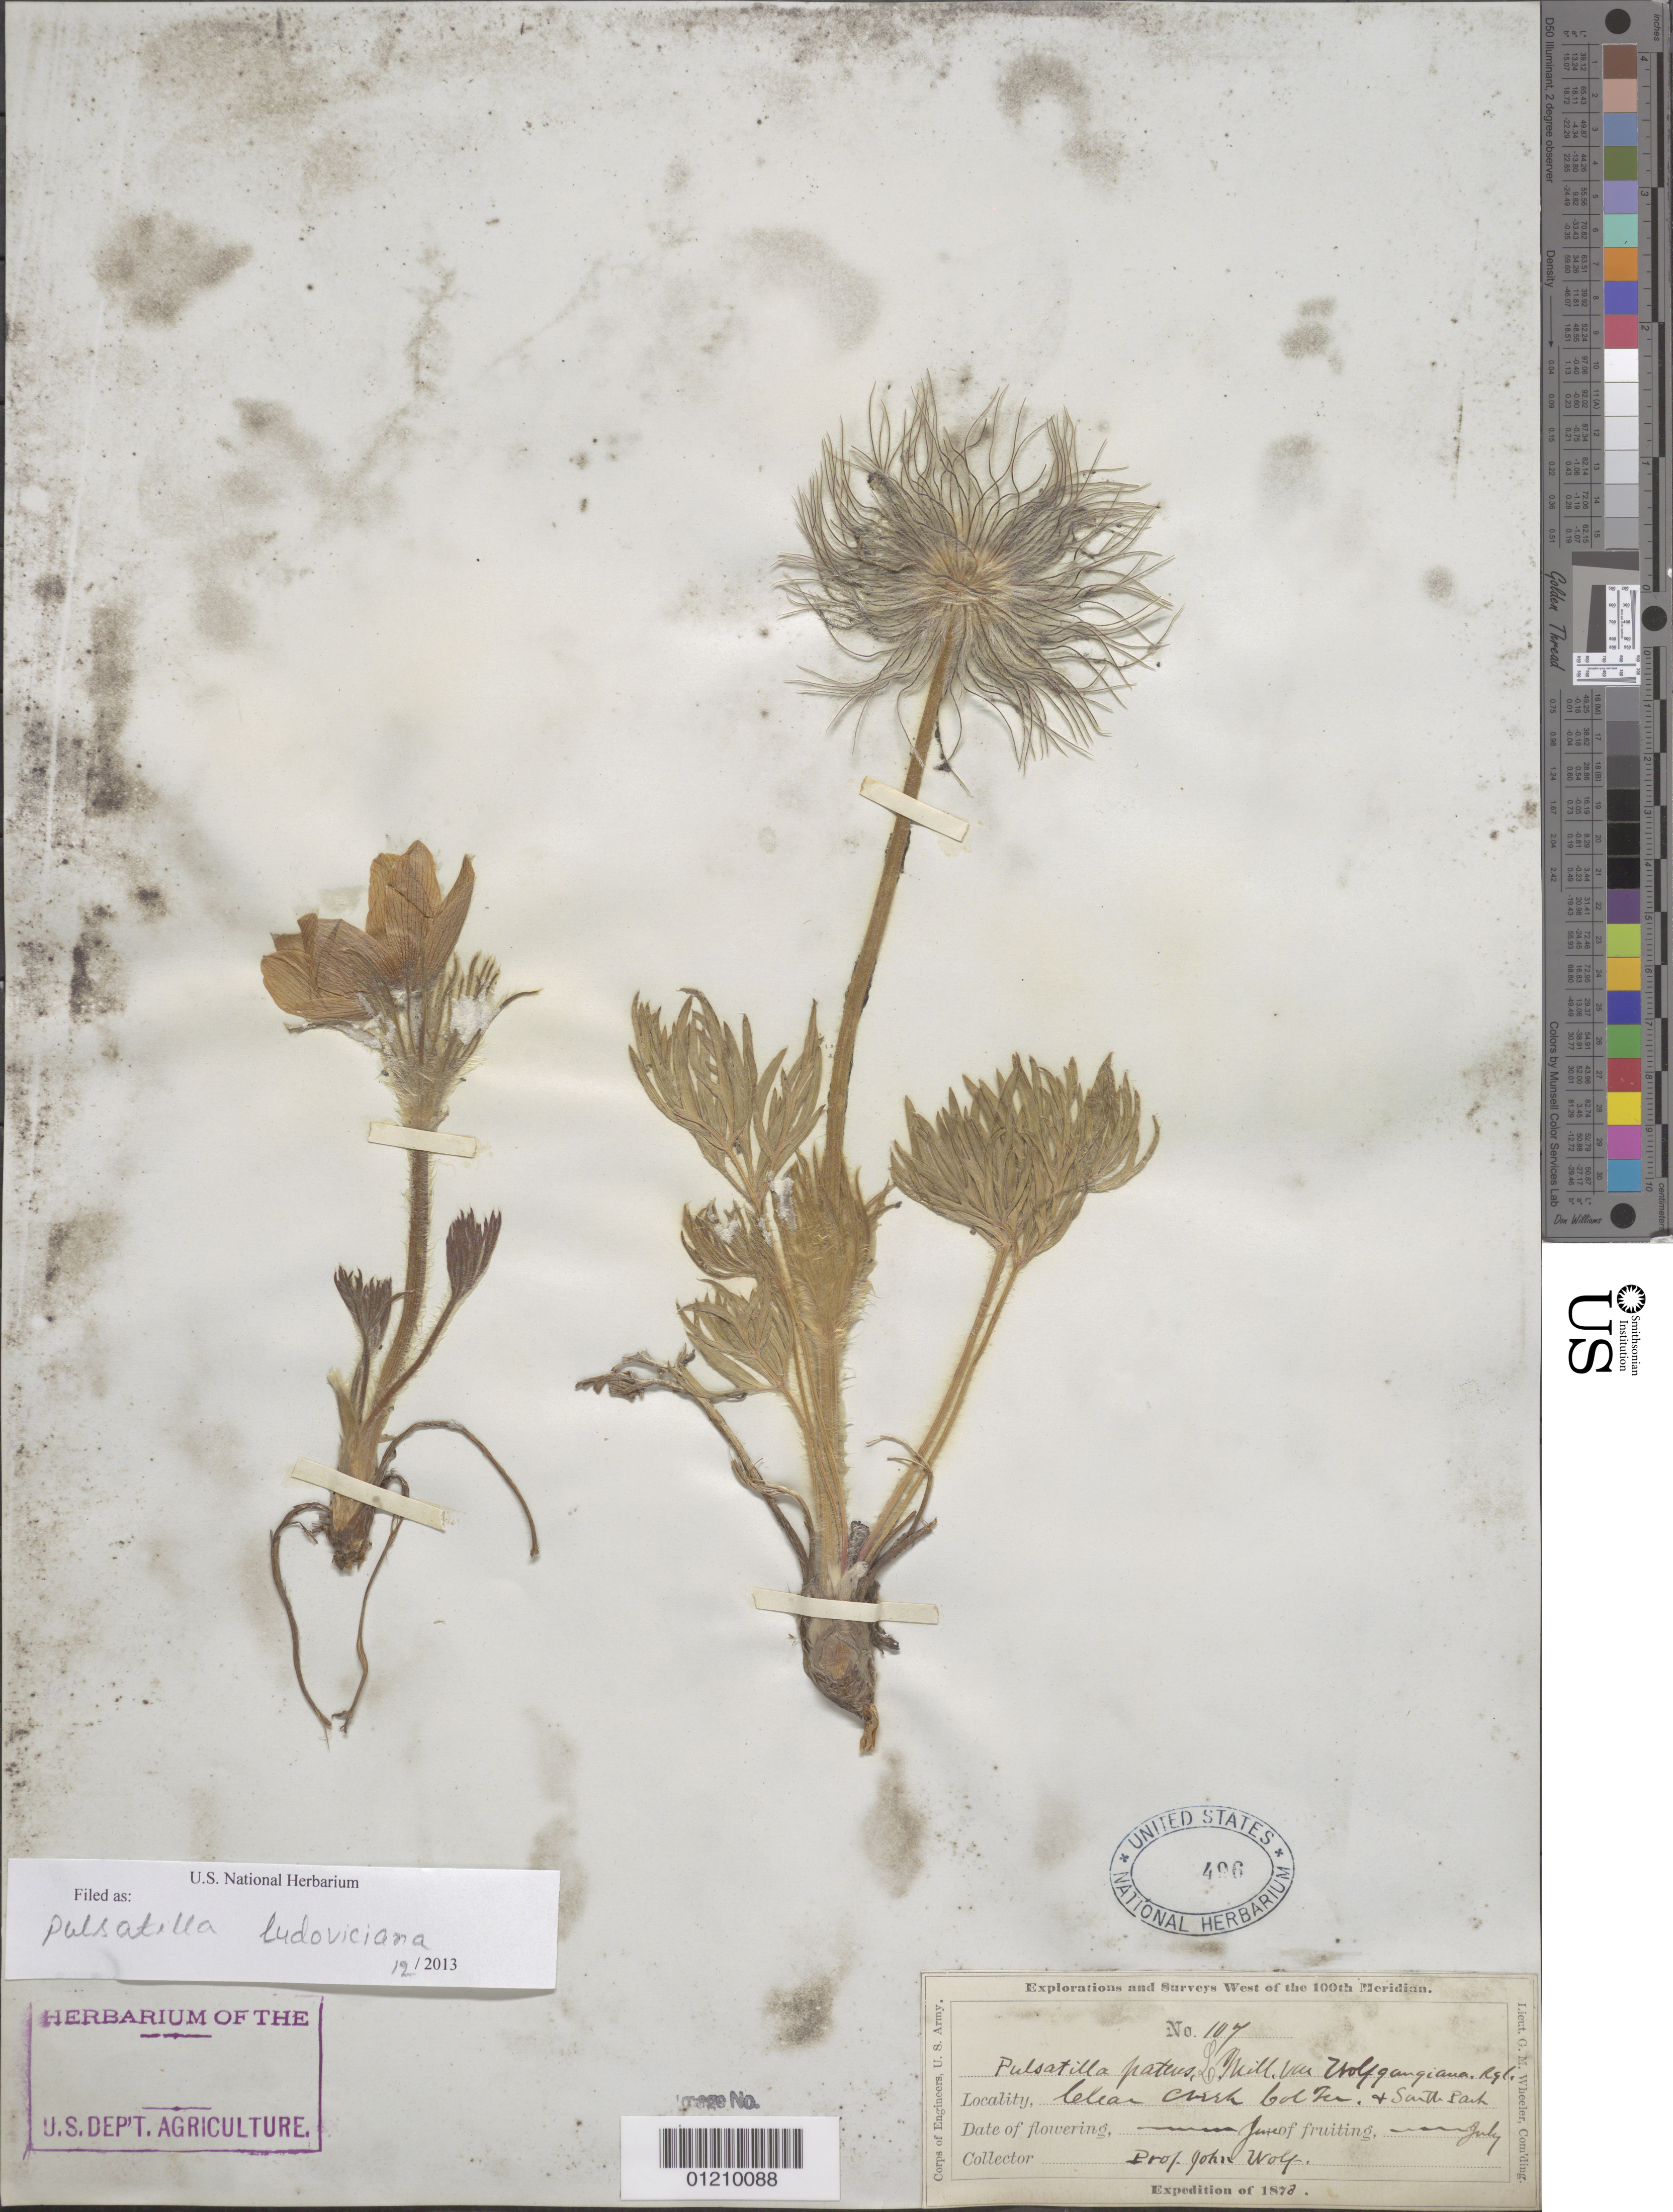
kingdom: Plantae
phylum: Tracheophyta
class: Magnoliopsida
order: Ranunculales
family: Ranunculaceae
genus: Pulsatilla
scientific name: Pulsatilla nuttalliana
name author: (DC.) Bercht. & J. Presl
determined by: Strong, Mark T., (BOT), Smithsonian Institution - National Museum of Natural History (UNITED STATES)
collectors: J. Wolf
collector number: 107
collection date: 1873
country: United States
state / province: Colorado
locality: Clear Creek, South Park, Col Ter.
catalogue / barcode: US 496